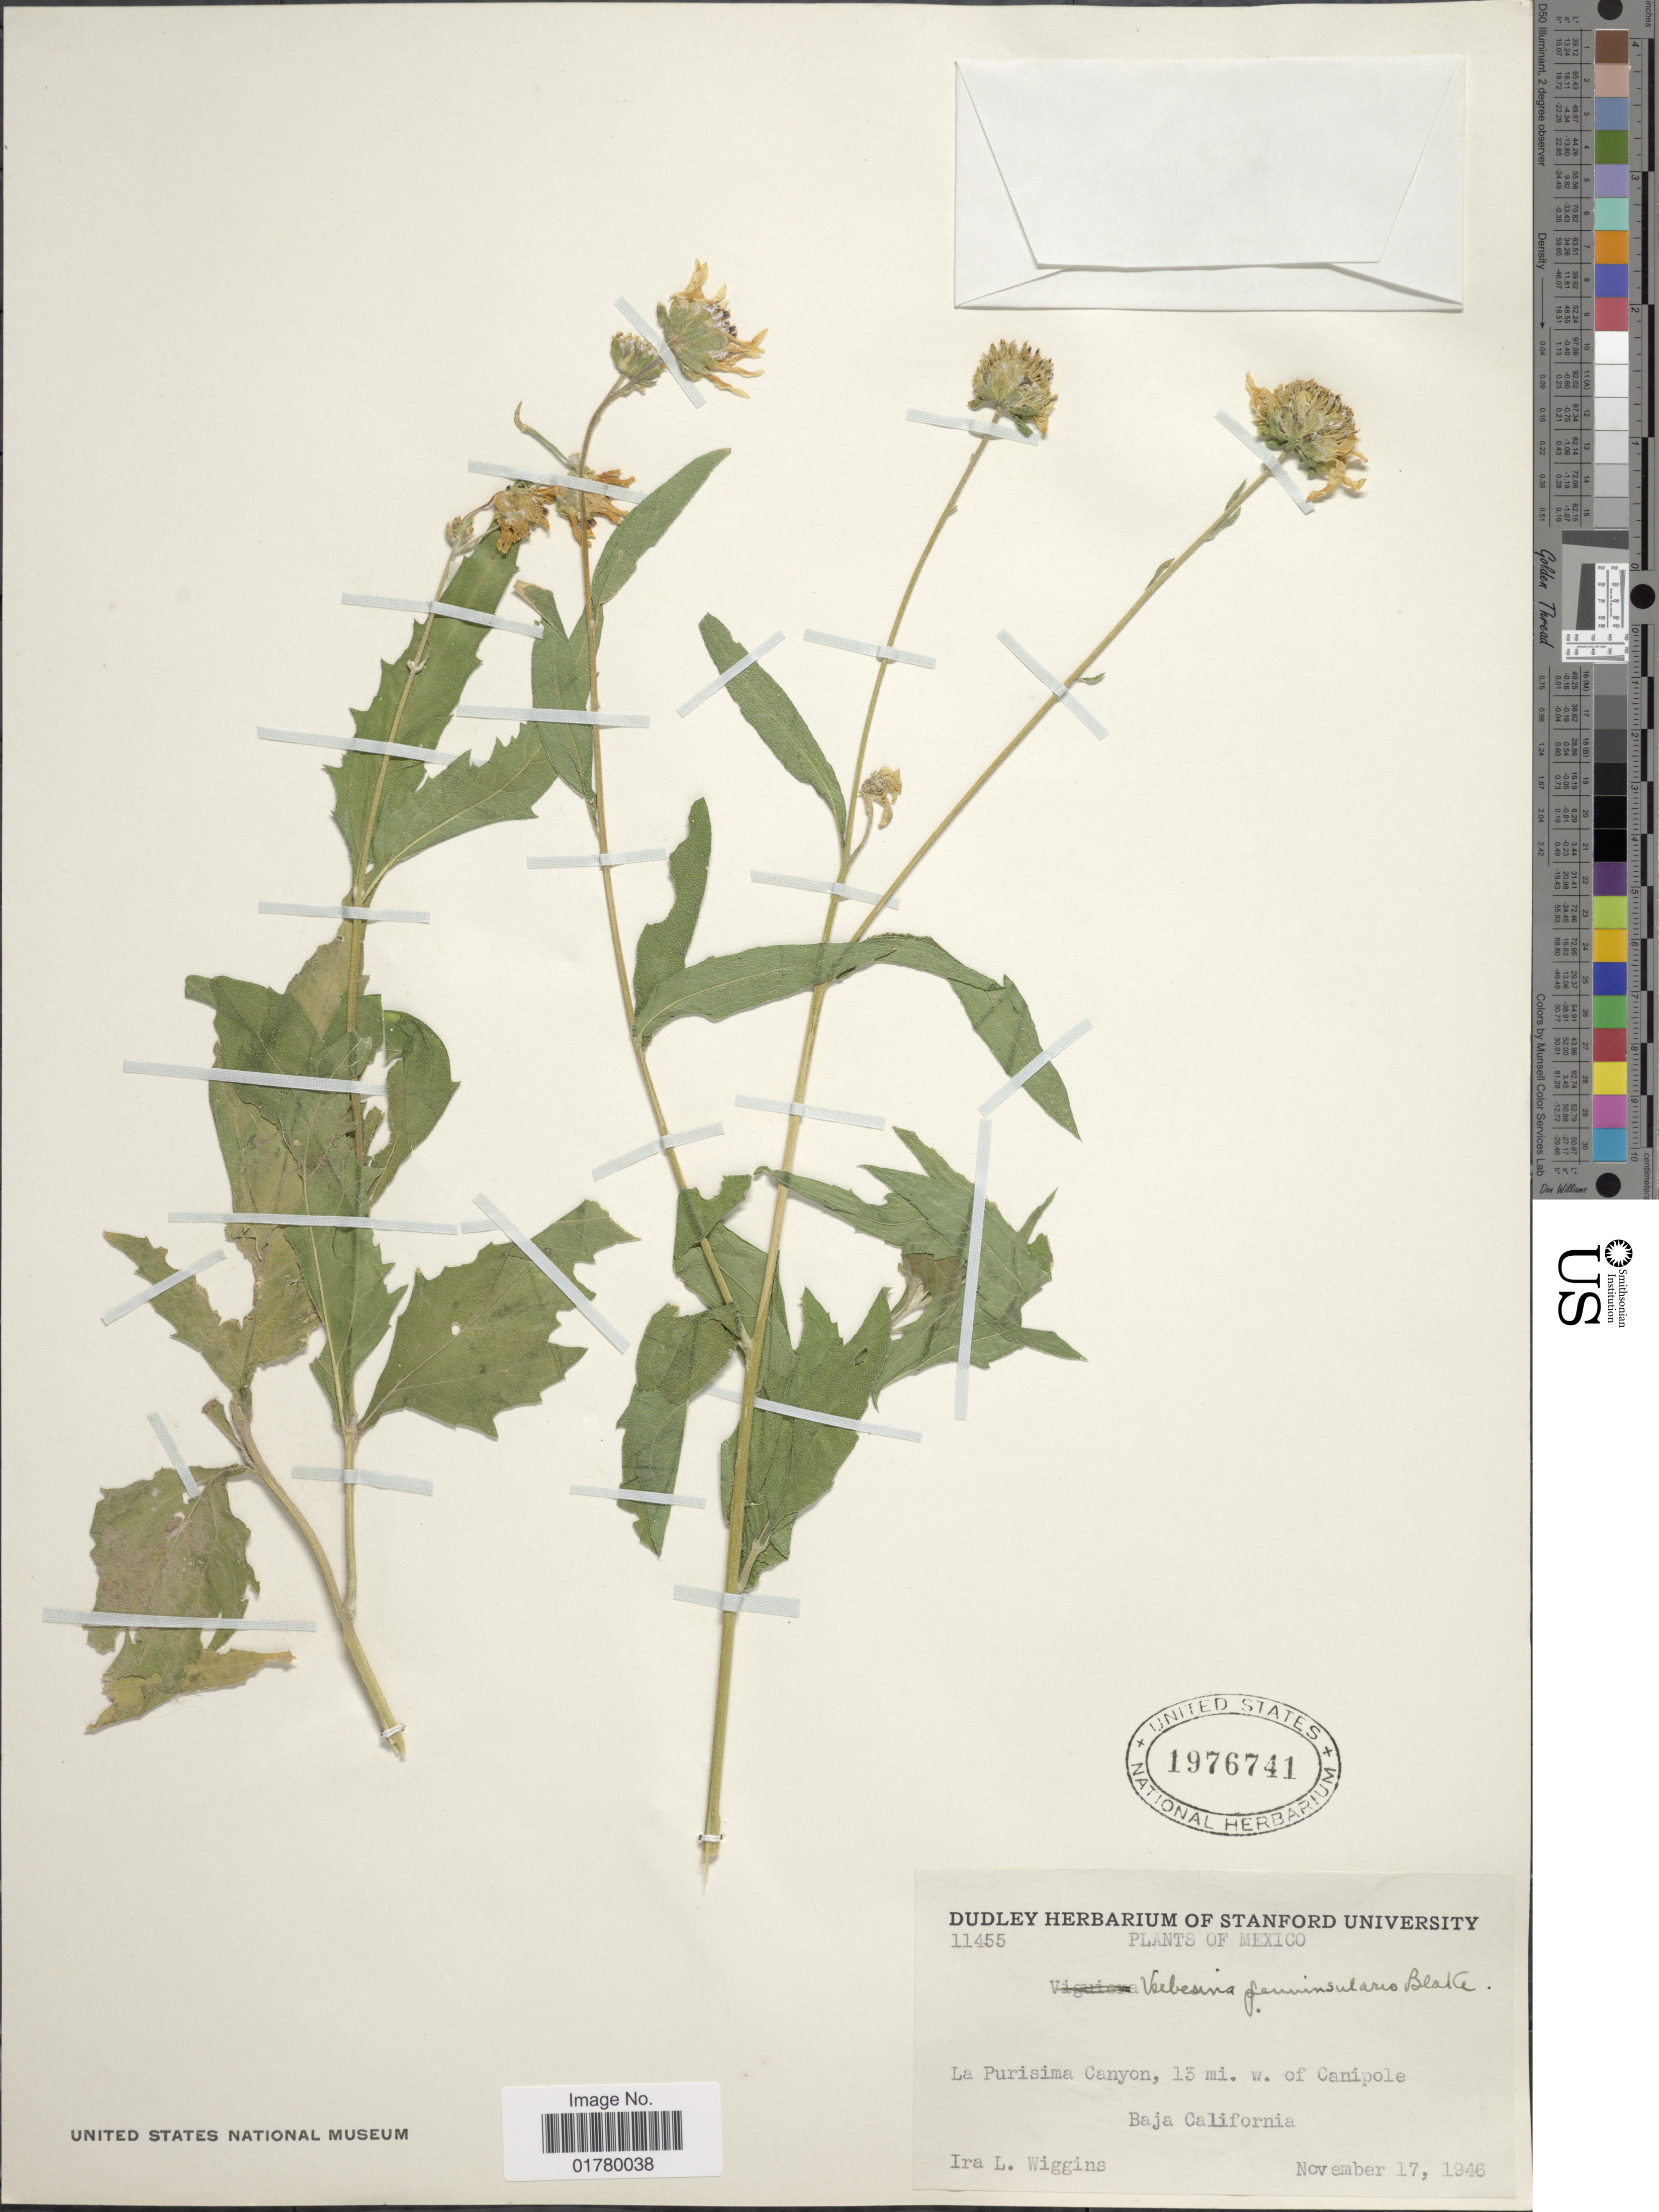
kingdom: Plantae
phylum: Tracheophyta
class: Magnoliopsida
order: Asterales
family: Asteraceae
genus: Verbesina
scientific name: Verbesina peninsularis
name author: S.F. Blake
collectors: I. L. Wiggins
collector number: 11455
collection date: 1946-11-17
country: Mexico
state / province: Baja California Sur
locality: La Purisima Canyon, 13 mi. w. of Canipole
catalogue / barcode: US 1976741